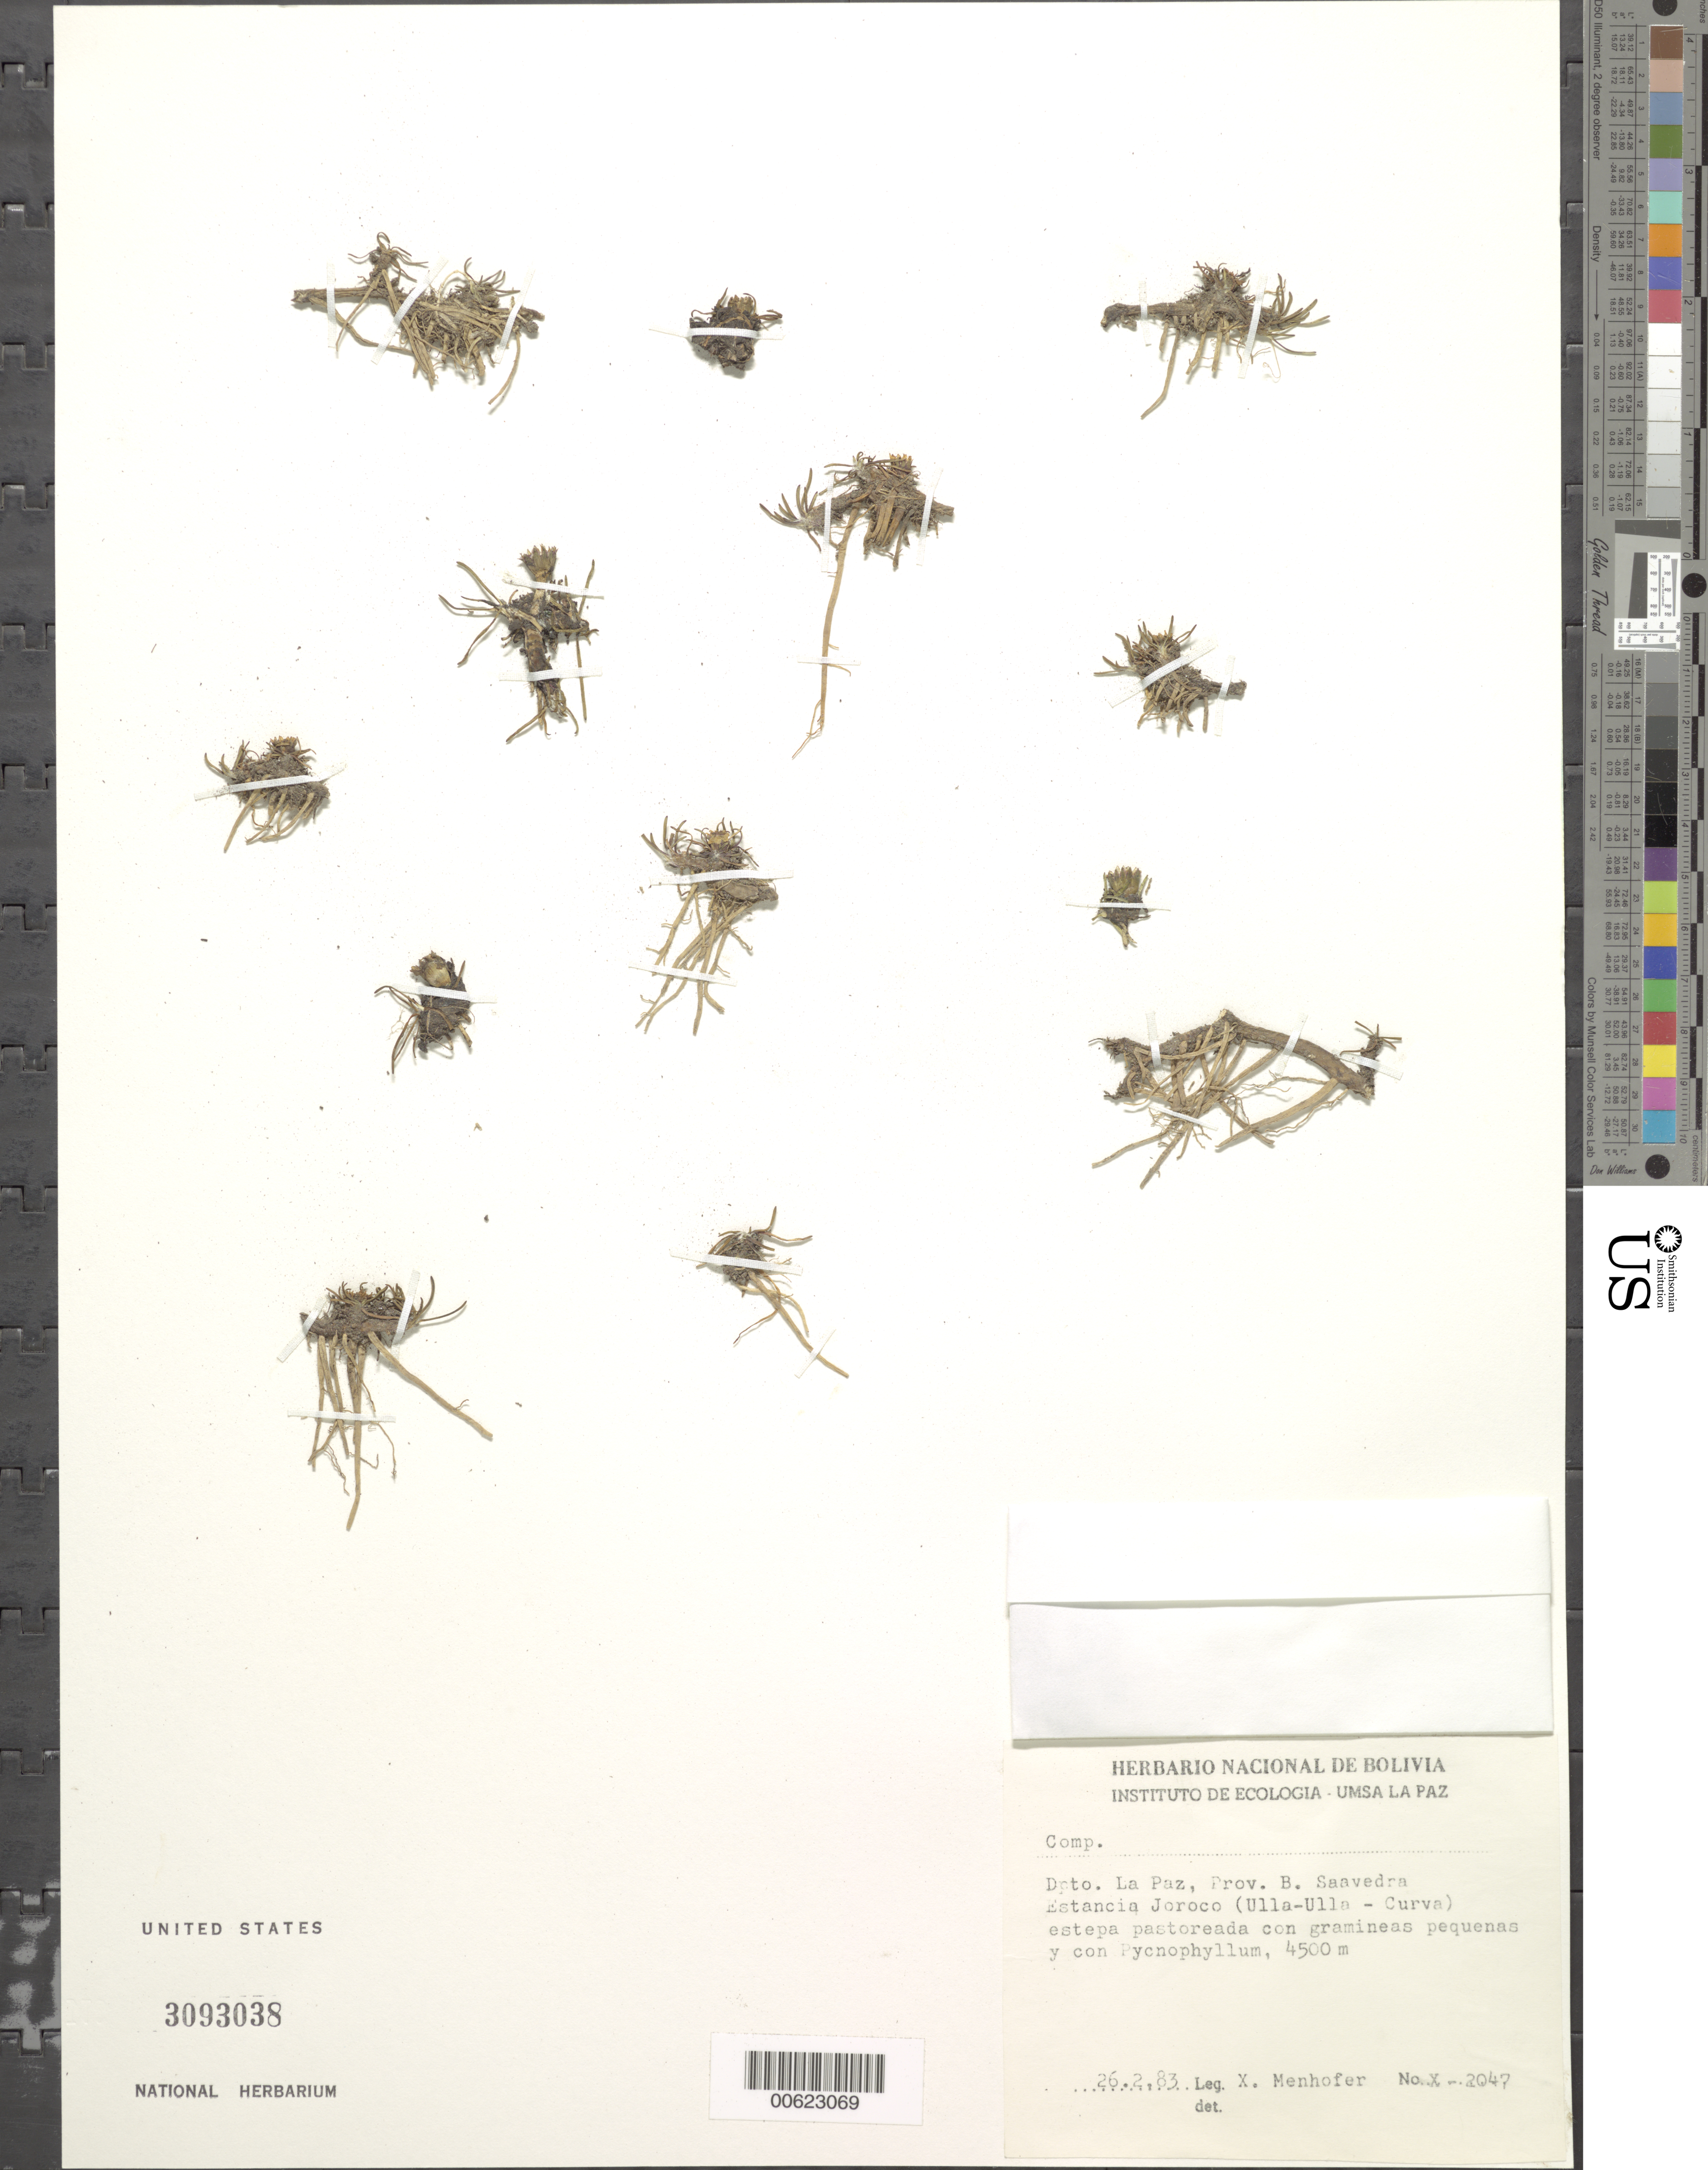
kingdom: Plantae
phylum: Tracheophyta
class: Magnoliopsida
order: Asterales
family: Asteraceae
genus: Werneria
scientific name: Werneria pygmaea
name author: Gillies ex Hook. & Arn.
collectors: X. Menhofer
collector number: X 2047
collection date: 1983-02-26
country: Bolivia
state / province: La Paz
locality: Prov. B. Saavedra Estancia Joroco (Ulla-Ulla - Curva)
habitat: Pastoreada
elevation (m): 4500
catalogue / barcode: US 3093038